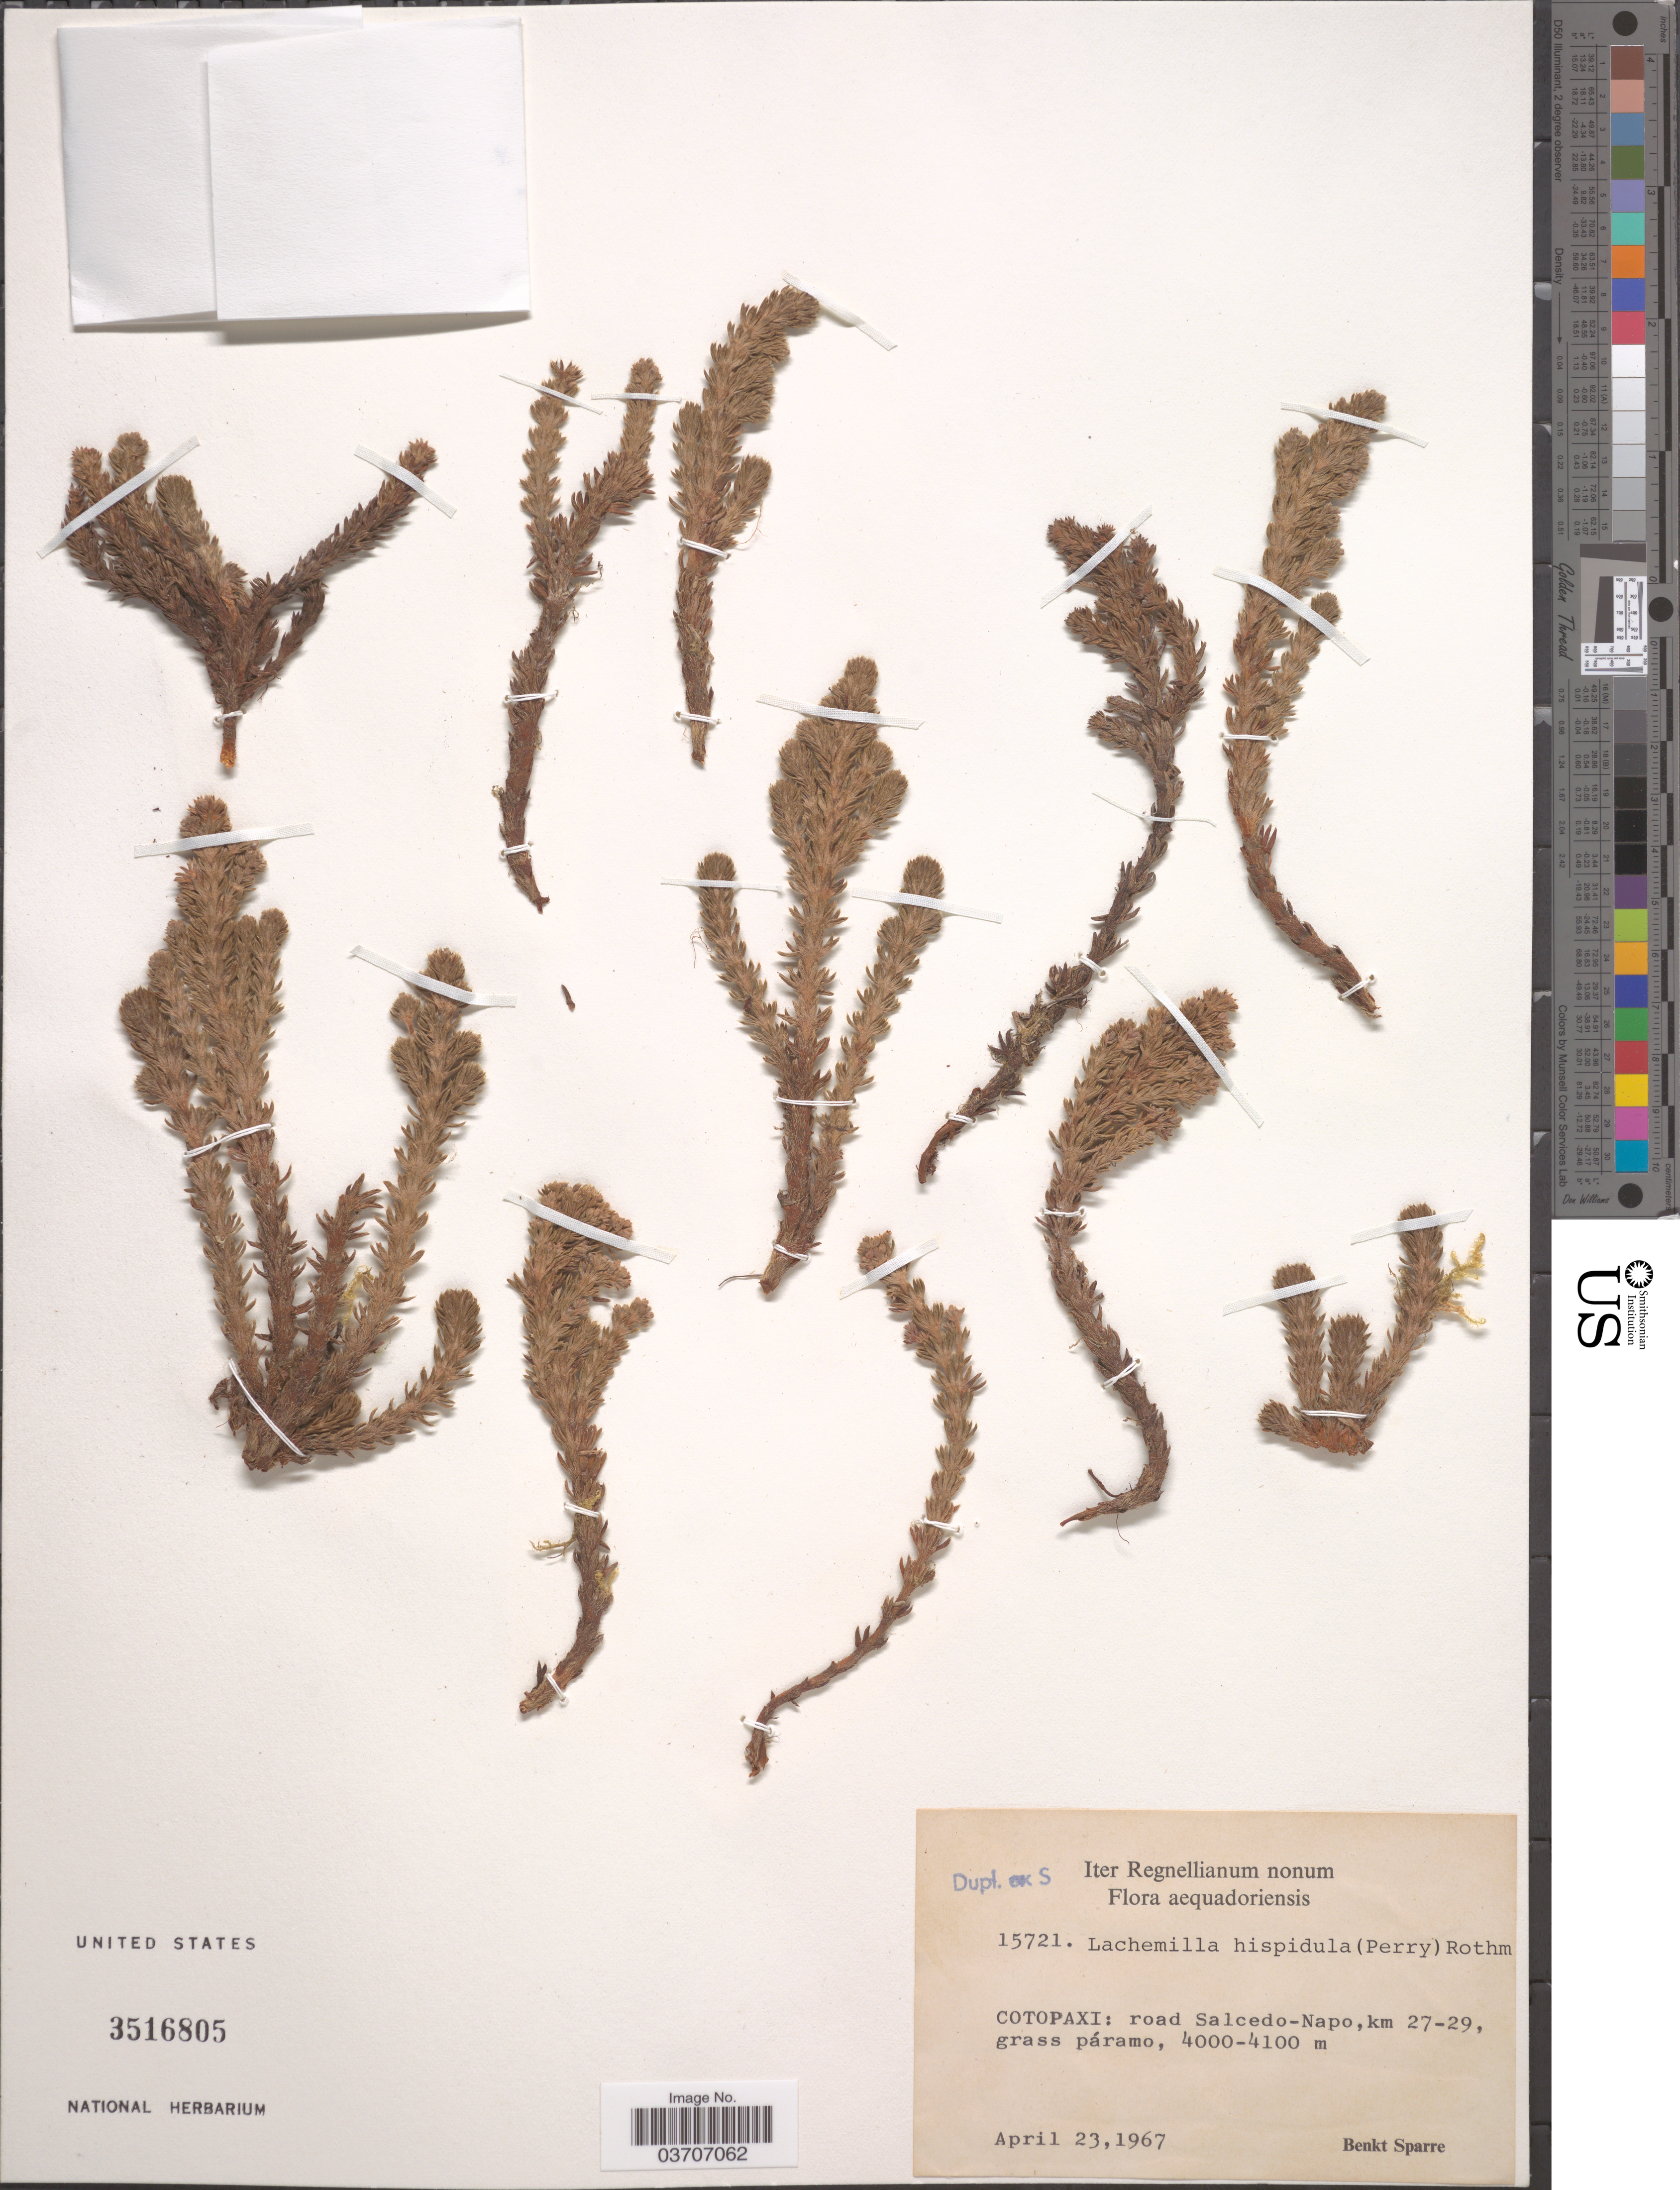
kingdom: Plantae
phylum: Tracheophyta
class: Magnoliopsida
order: Rosales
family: Rosaceae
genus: Lachemilla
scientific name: Lachemilla hispidula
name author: (L.M. Perry) Rothm.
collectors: B. Sparre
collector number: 15721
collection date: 1967-04-23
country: Ecuador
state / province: Cotopaxi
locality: Road Salcedo-Napo, km 27-29.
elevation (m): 4000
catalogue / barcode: US 3516805